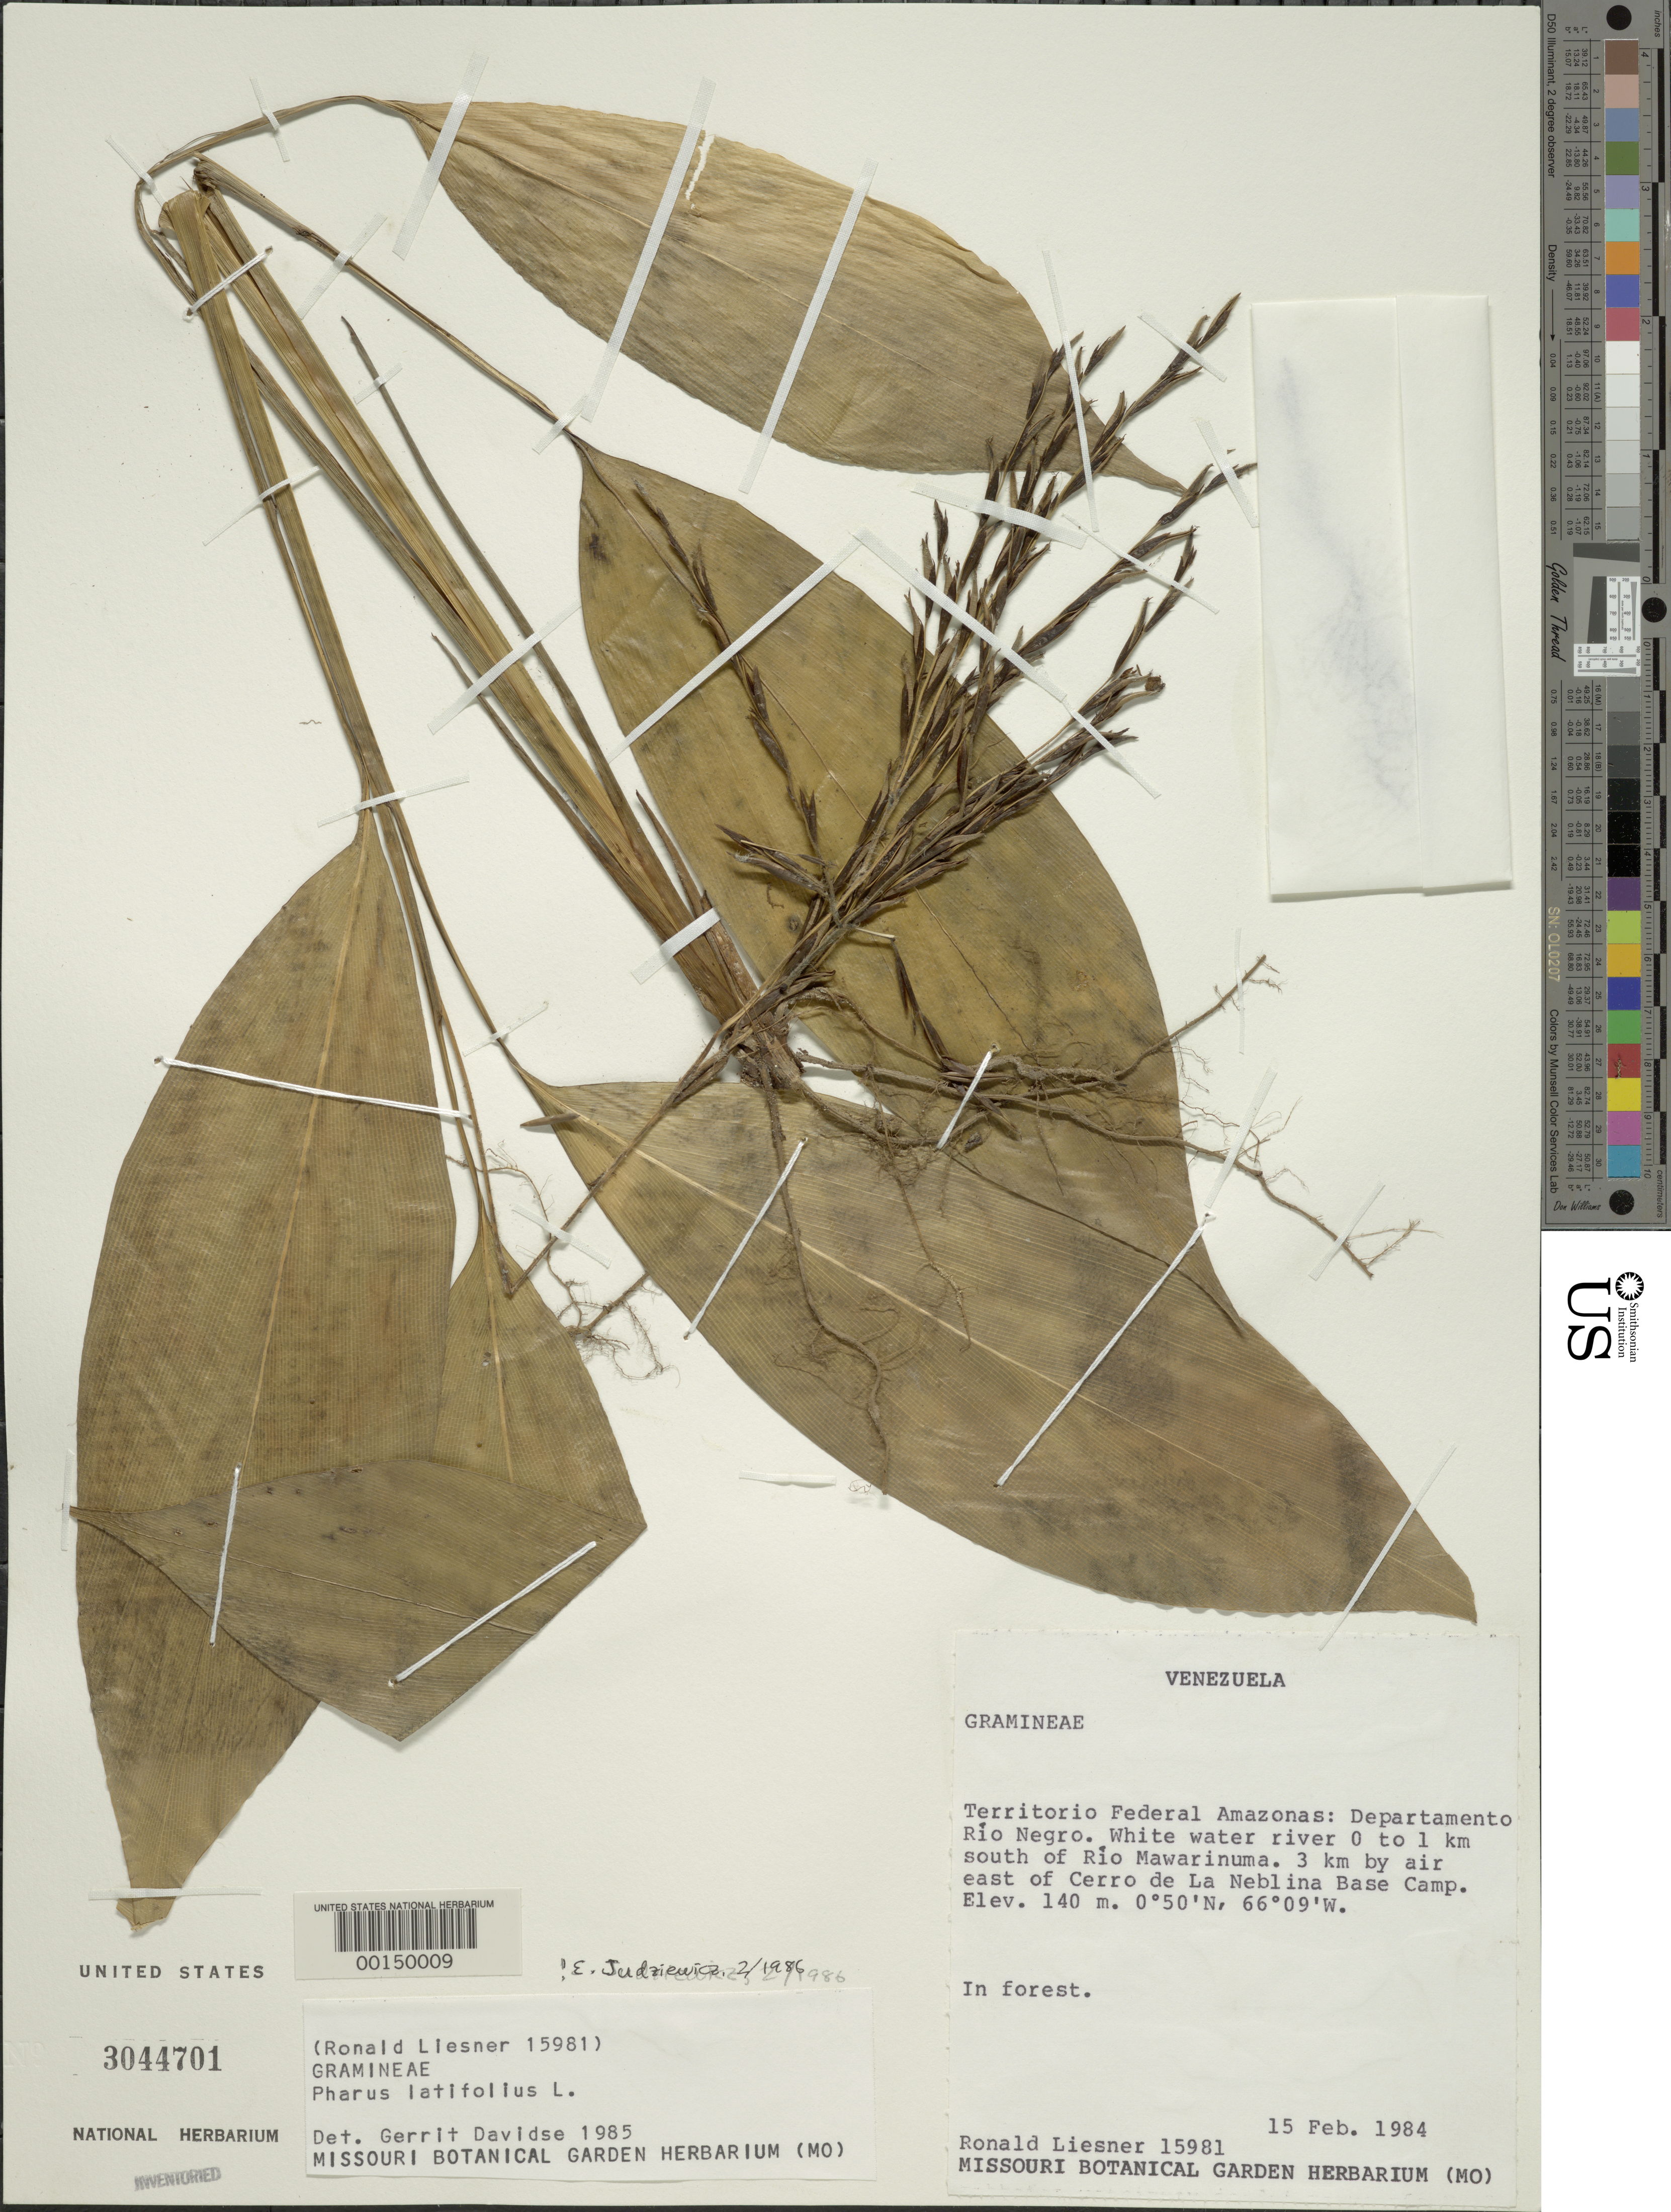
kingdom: Plantae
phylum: Tracheophyta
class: Liliopsida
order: Poales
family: Poaceae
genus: Pharus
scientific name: Pharus latifolius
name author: L.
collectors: R. L. Liesner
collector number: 15981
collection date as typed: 15 Feb 1984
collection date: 1984-02-15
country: Venezuela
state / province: Amazonas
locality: Rio negro lat 00 50'n: long 66 09'w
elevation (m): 140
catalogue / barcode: US 3044701